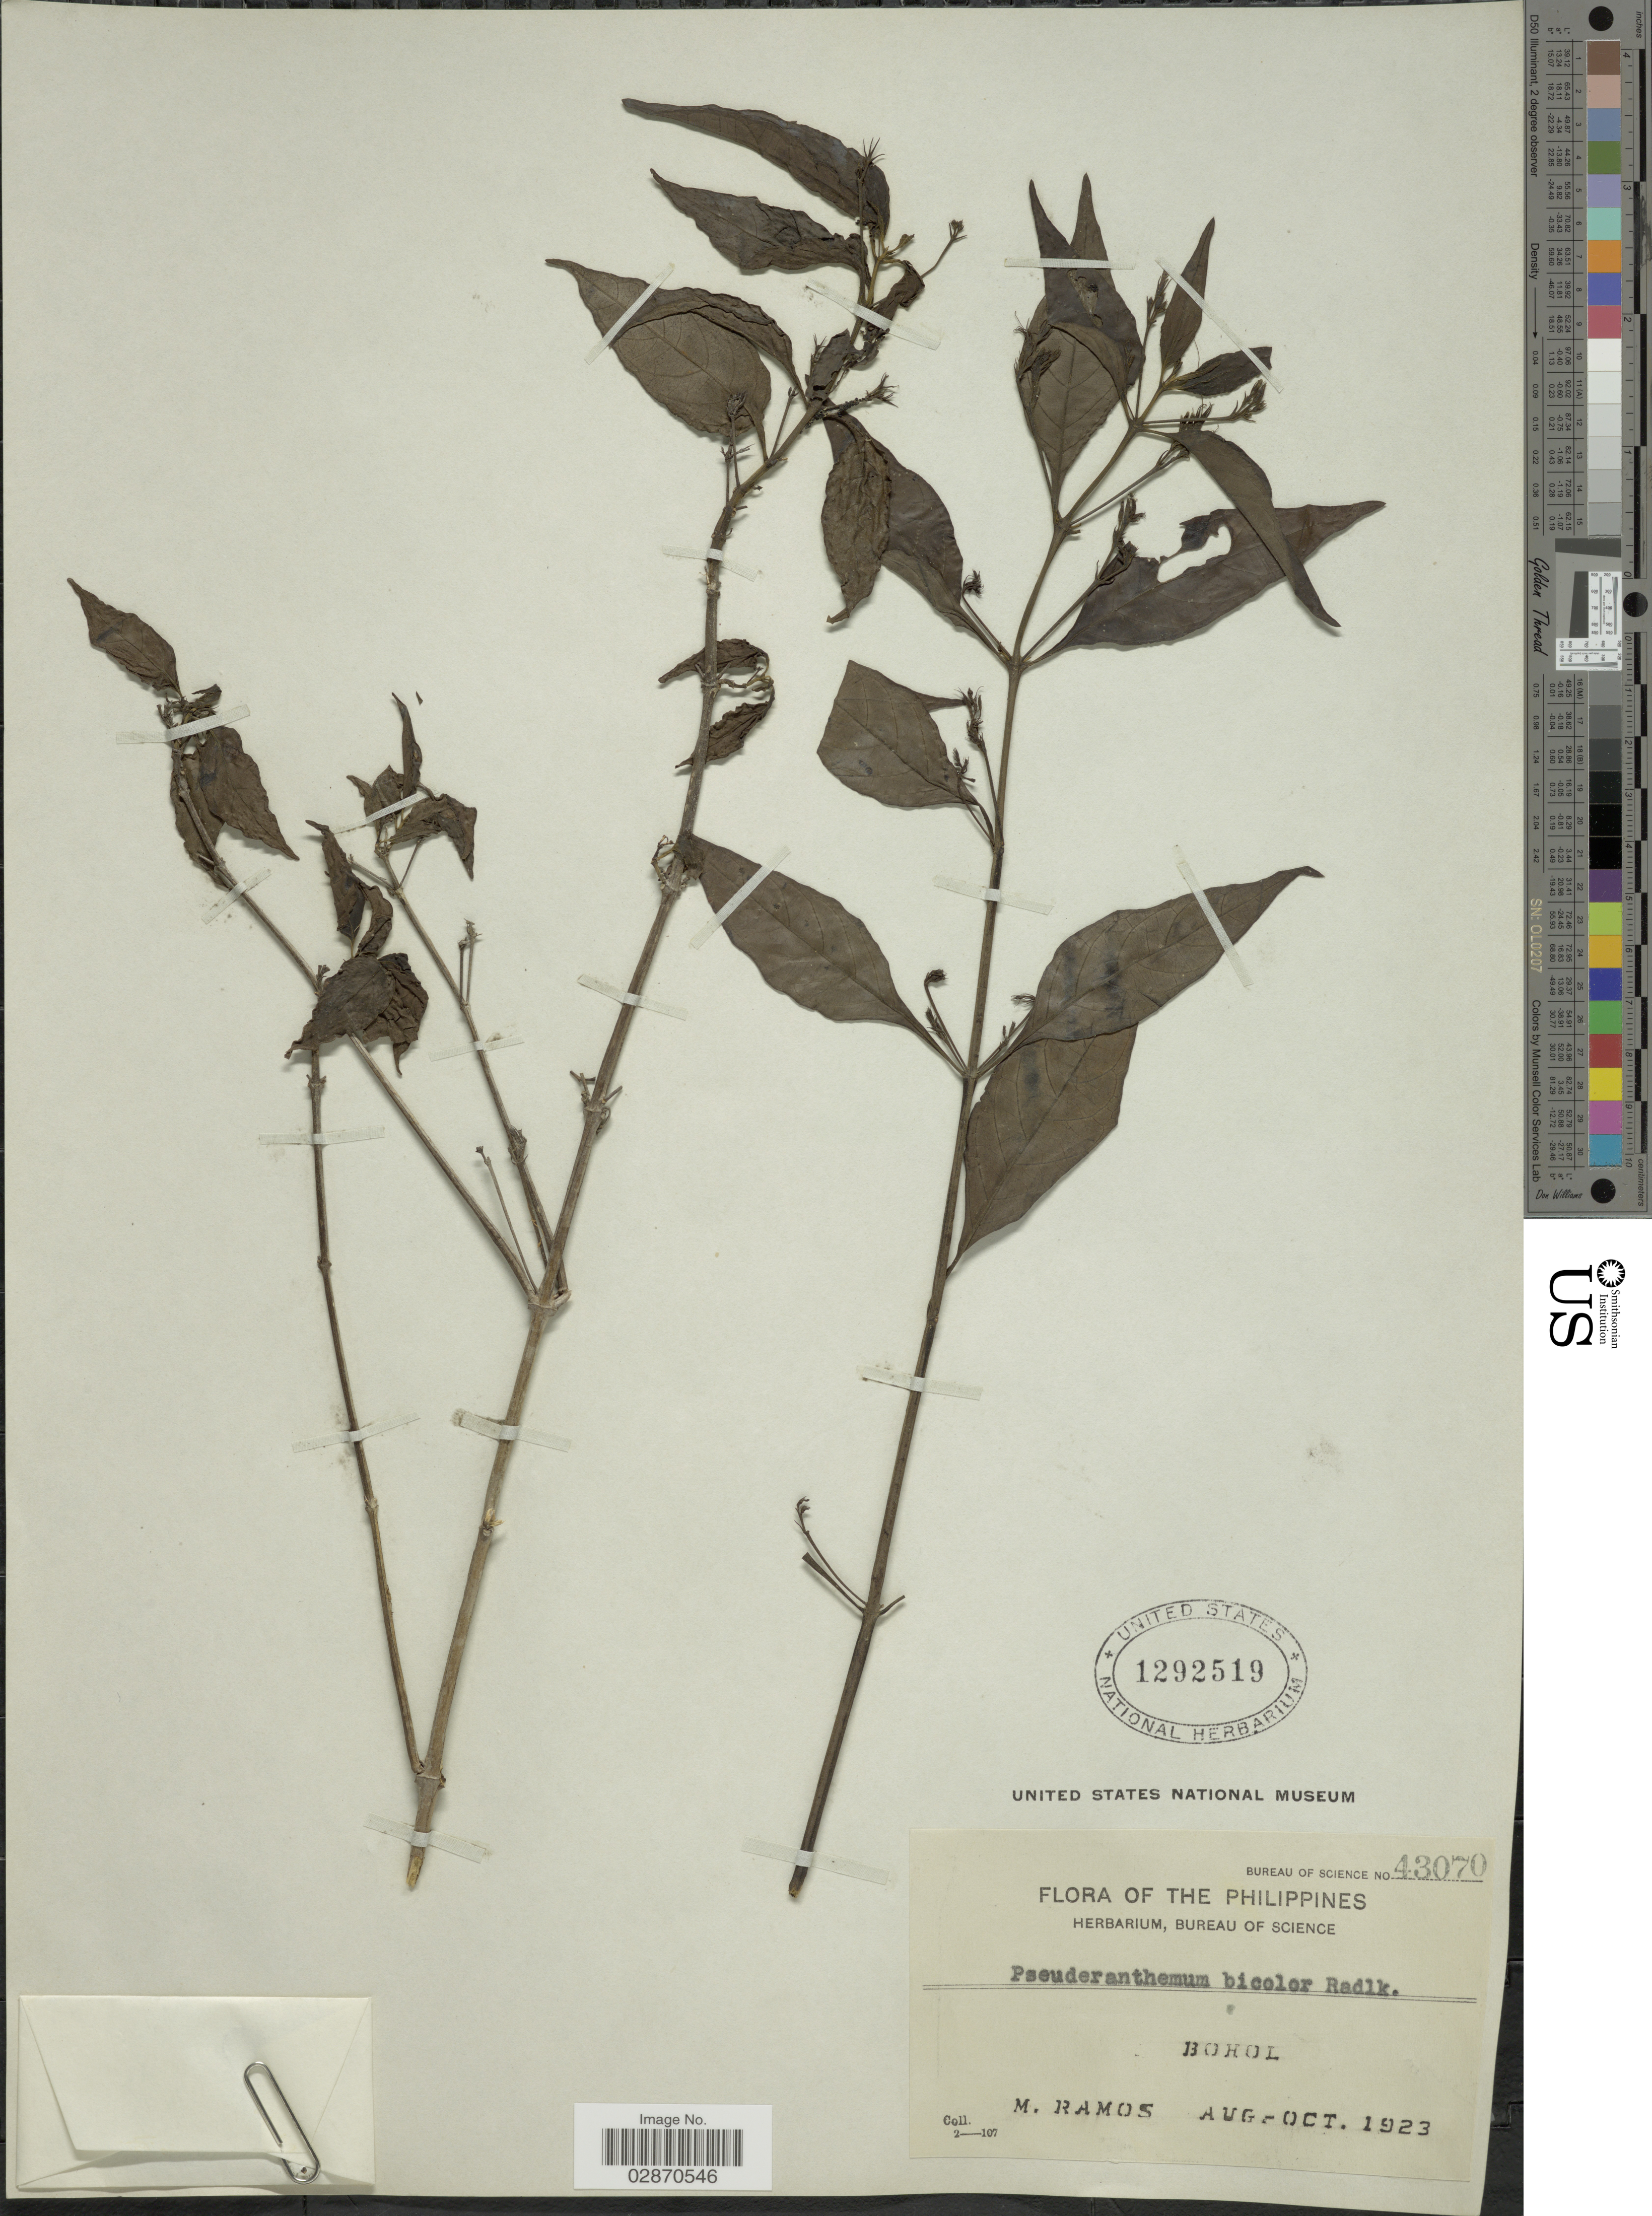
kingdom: Plantae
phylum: Tracheophyta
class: Magnoliopsida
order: Lamiales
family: Acanthaceae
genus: Pseuderanthemum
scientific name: Pseuderanthemum pulchellum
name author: (Andrews) Merr.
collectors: M. Ramos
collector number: Bureau of Science 43070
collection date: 1923-08/1923-10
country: Philippines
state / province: Central Visayas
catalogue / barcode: US 1292519